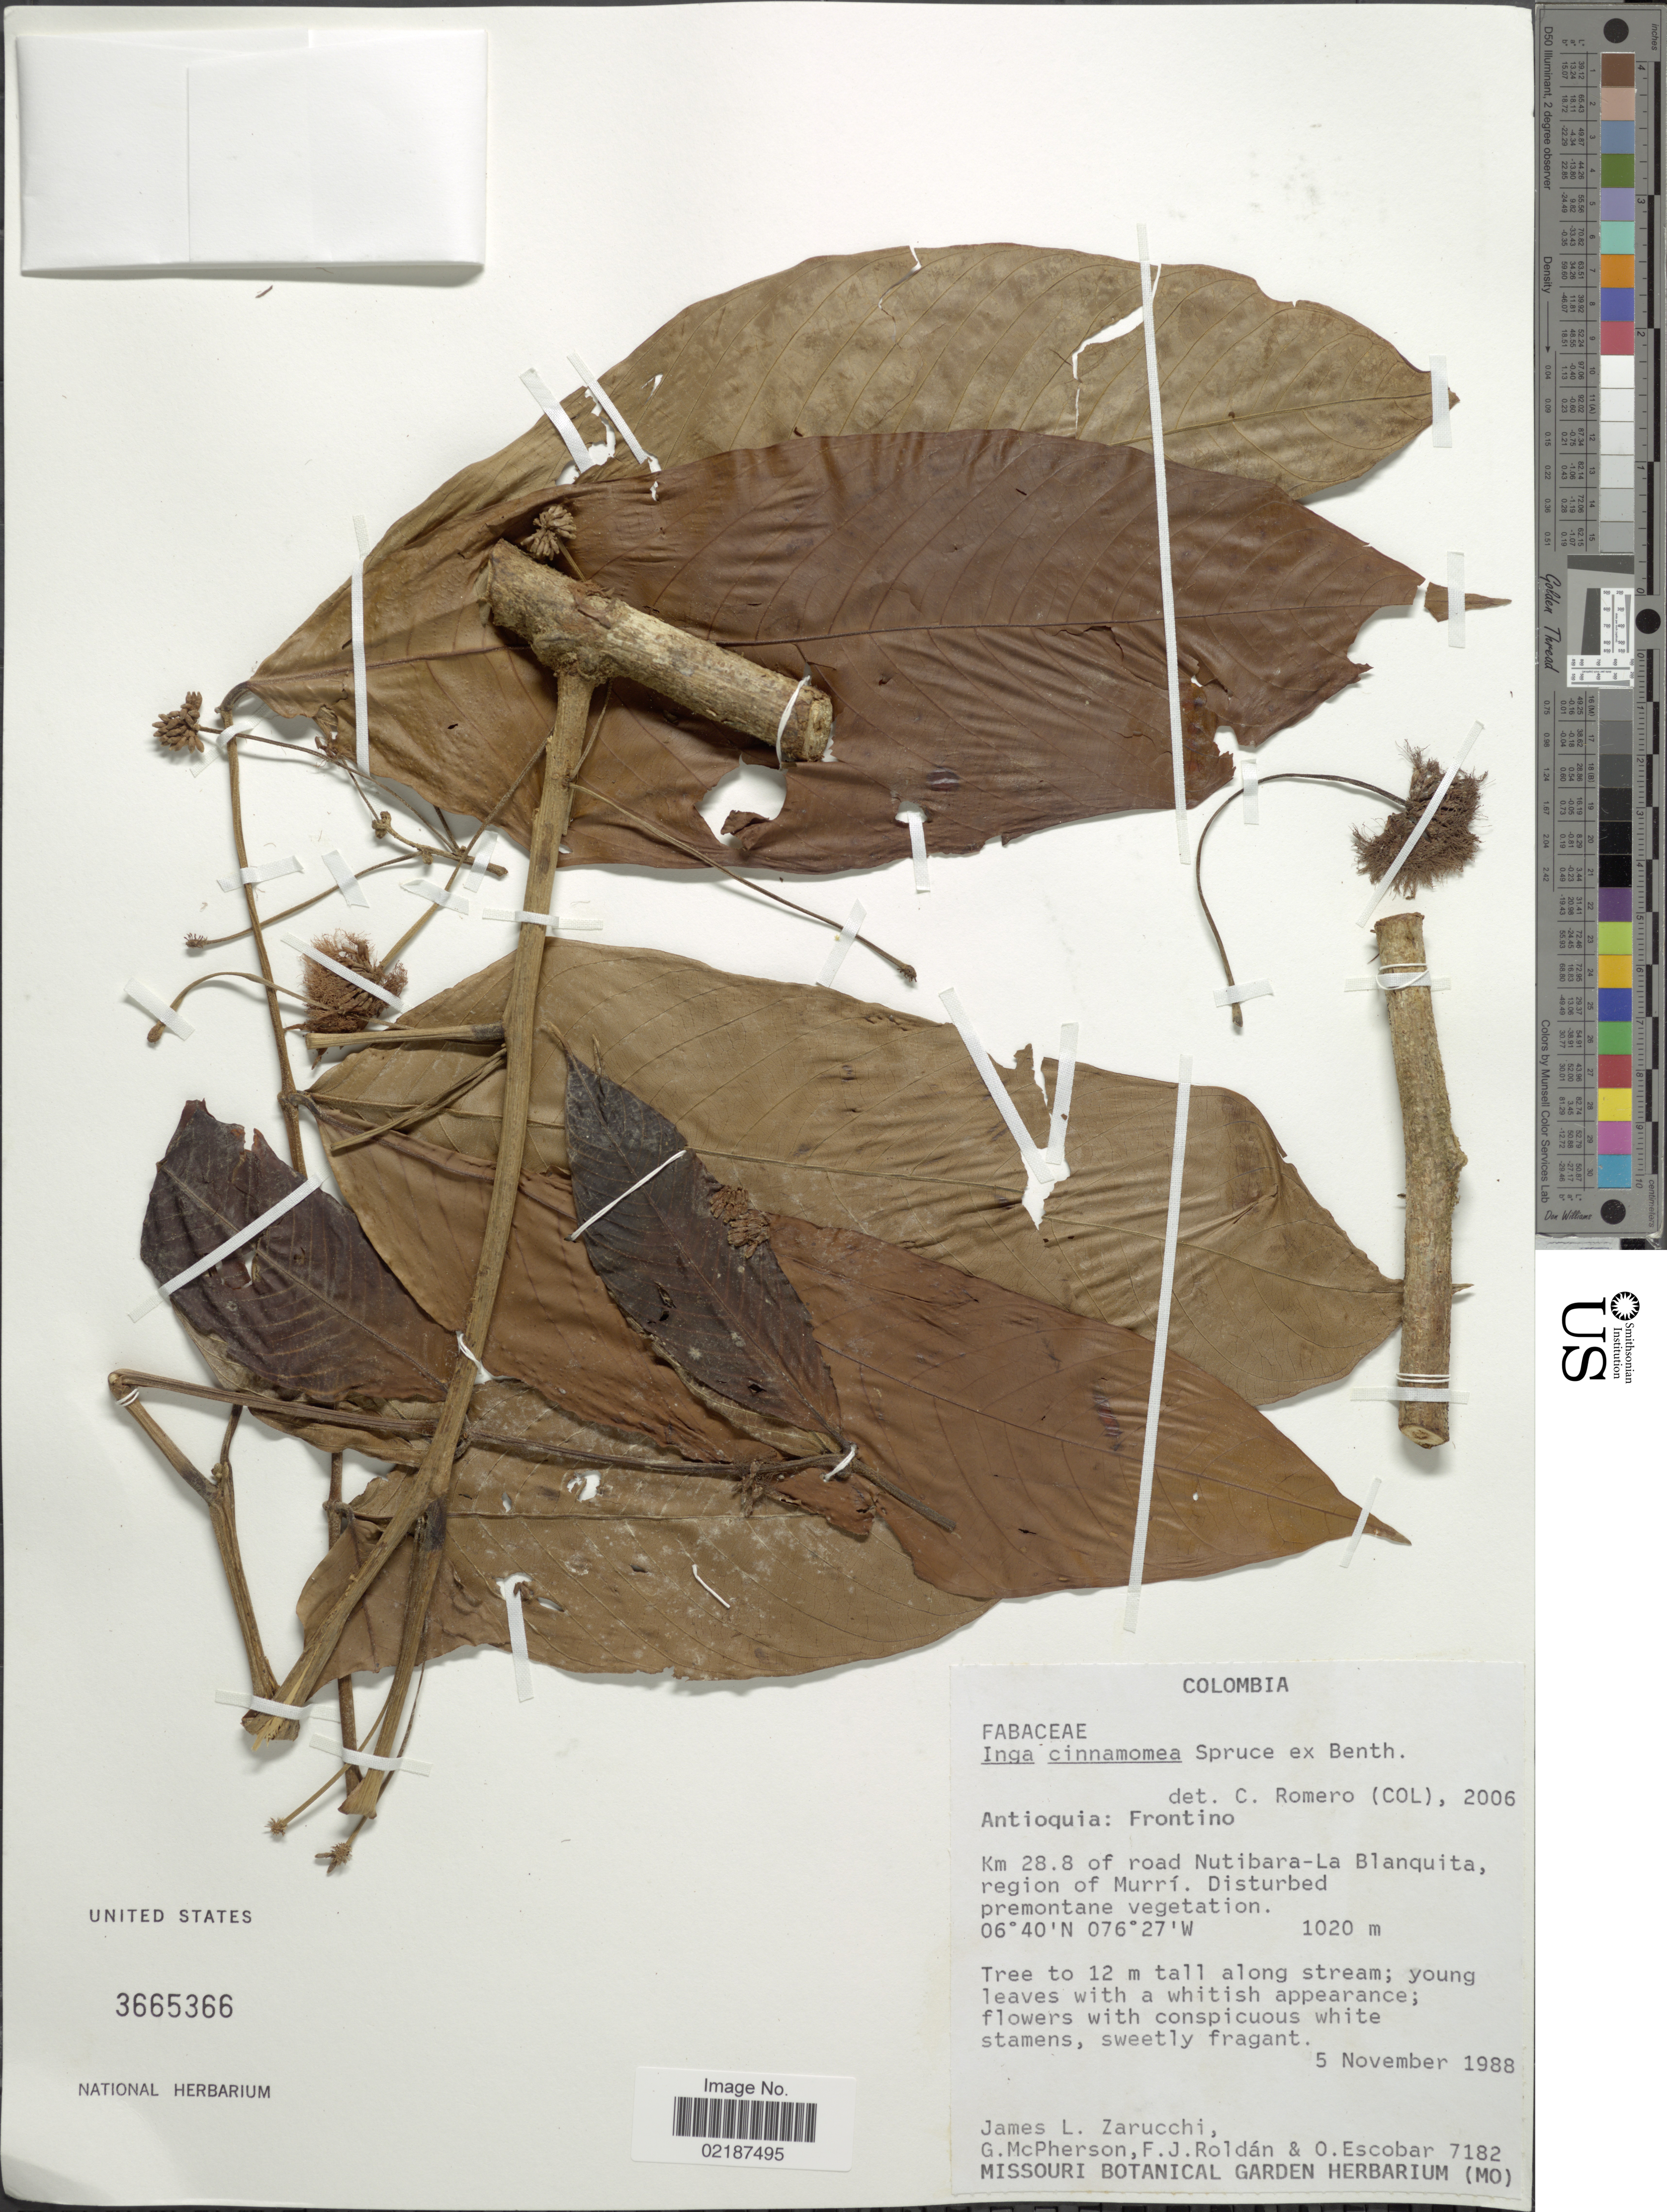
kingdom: Plantae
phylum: Tracheophyta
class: Magnoliopsida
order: Fabales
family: Fabaceae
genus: Inga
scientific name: Inga cinnamomea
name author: Spruce ex Benth.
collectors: J. L. Zarucchi, G. McPherson, F. J. Roldán & O. Escobar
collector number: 7182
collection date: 1988-11-05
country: Colombia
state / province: Antioquia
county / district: Frontino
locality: Km 28.8 of road Nutibara - La Blanquita, region of Murri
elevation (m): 1020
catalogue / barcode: US 3665366